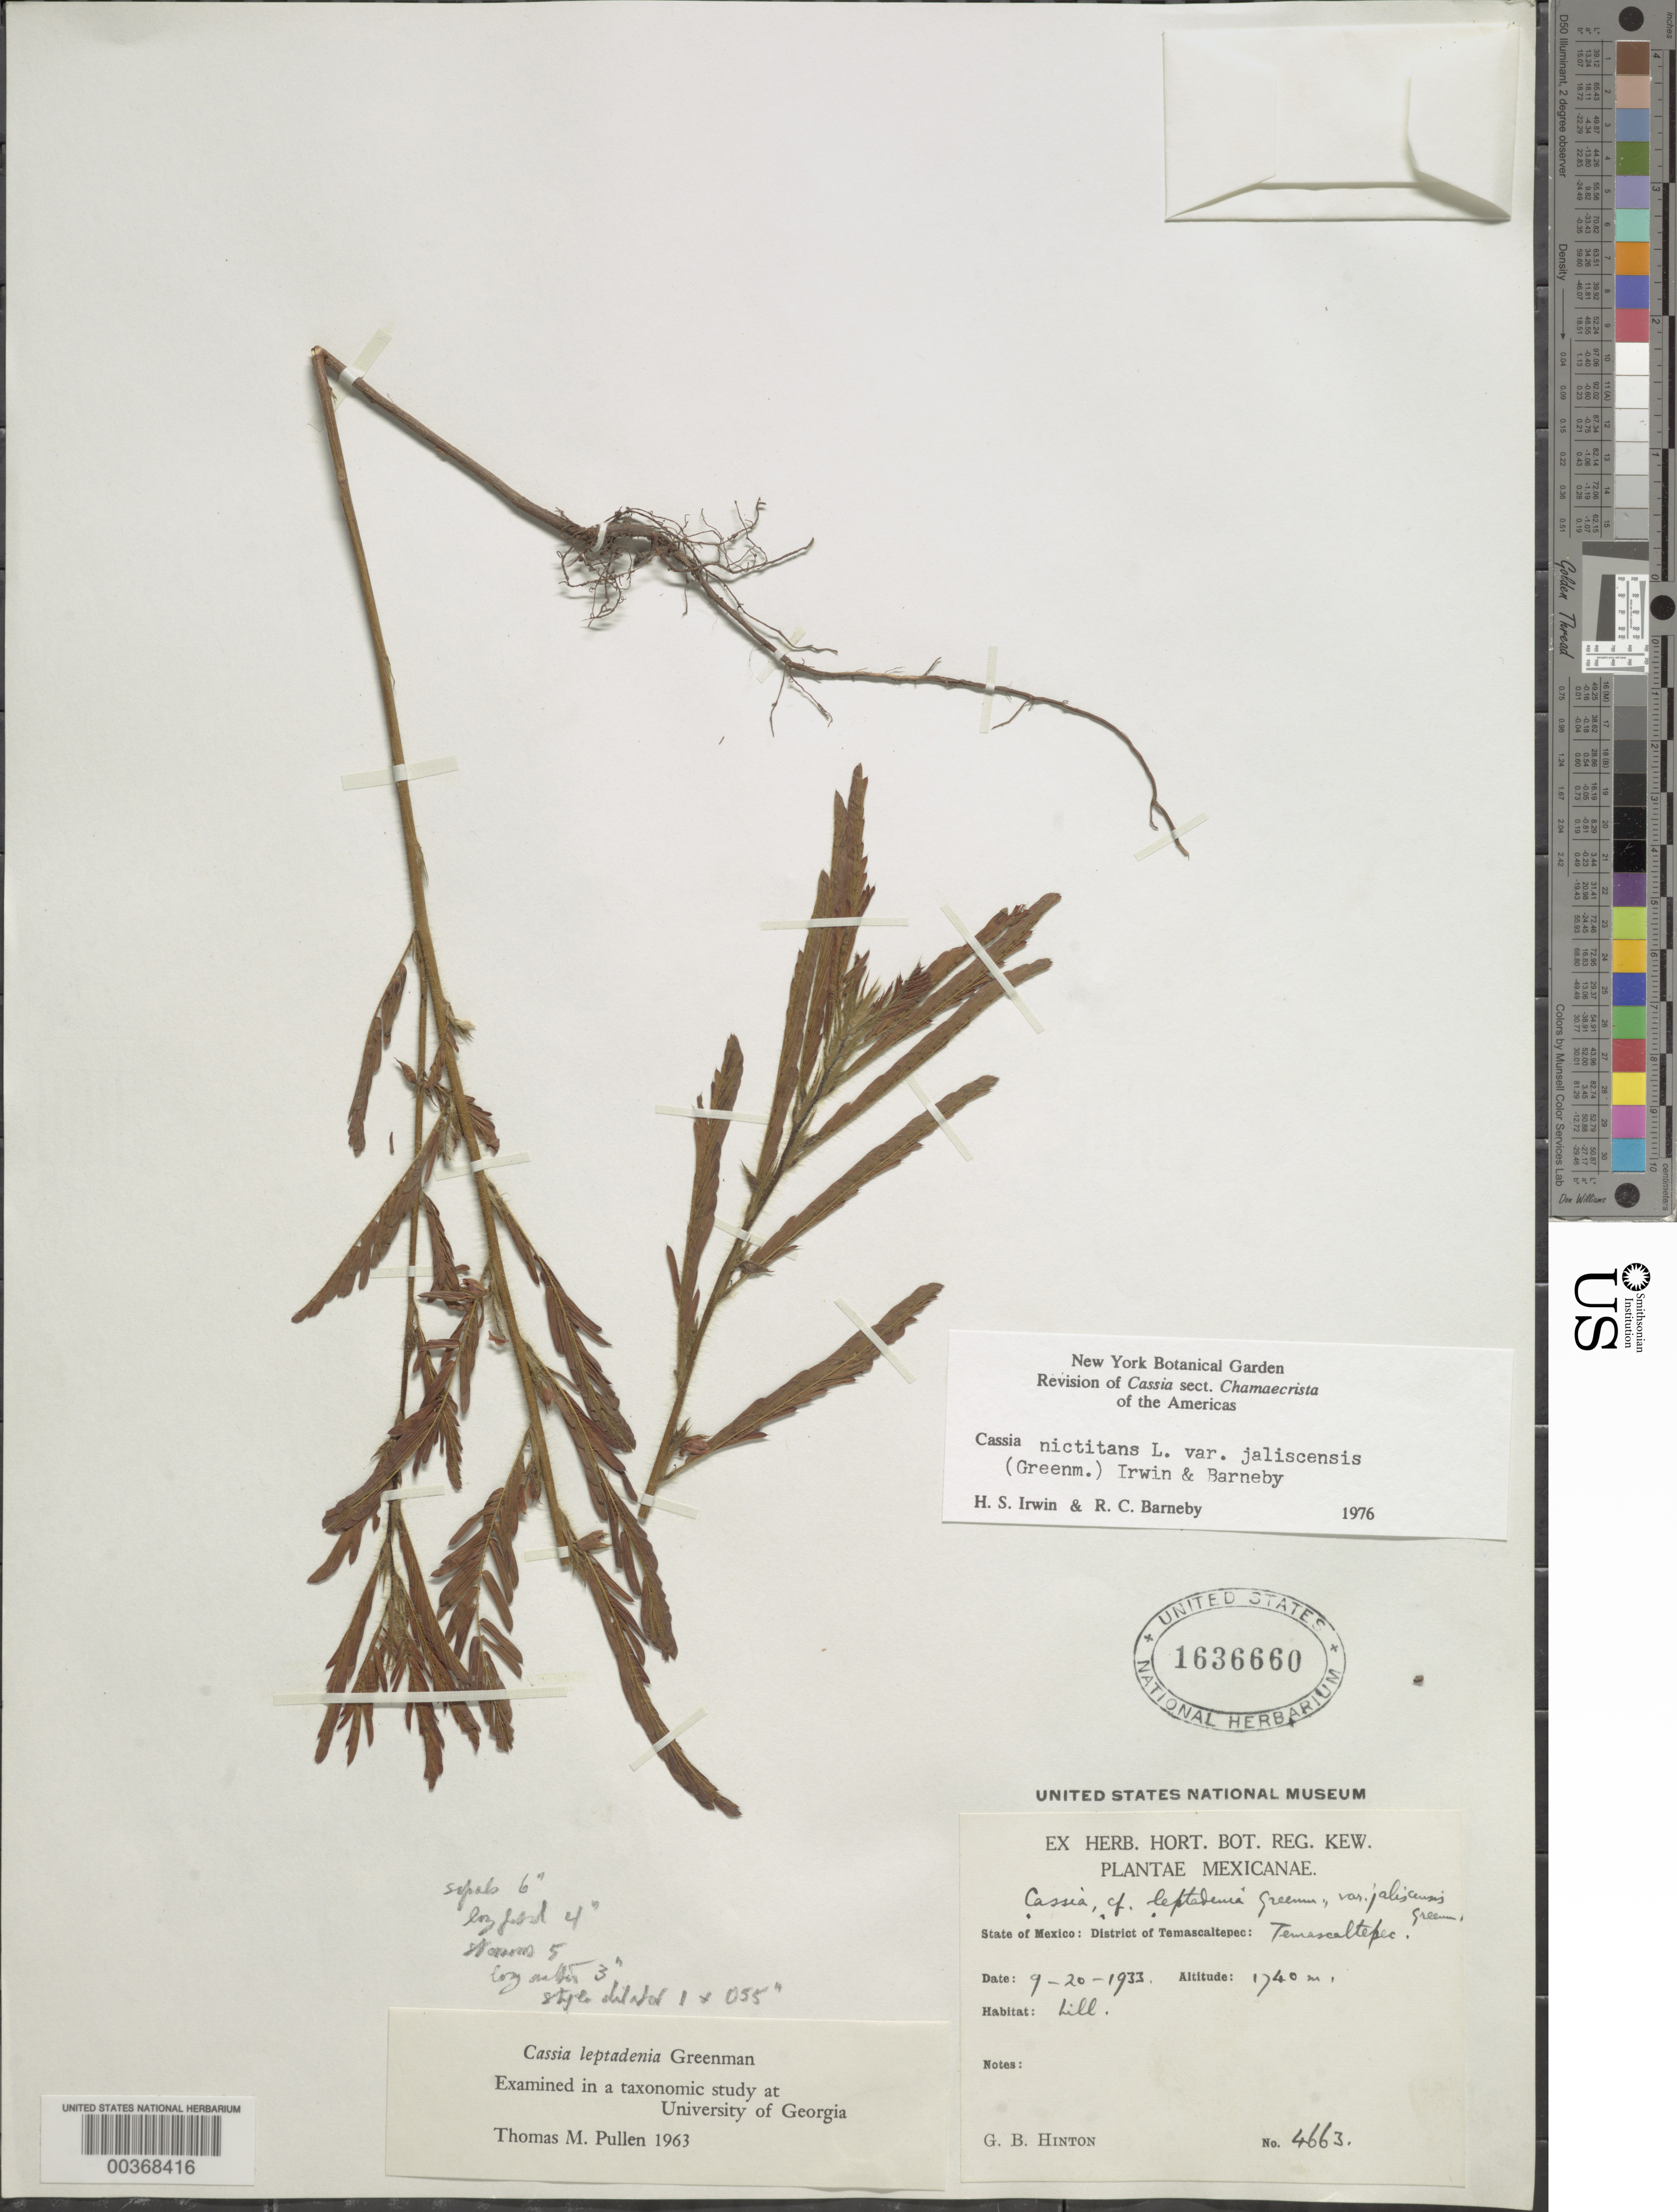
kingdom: Plantae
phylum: Tracheophyta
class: Magnoliopsida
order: Fabales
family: Fabaceae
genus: Chamaecrista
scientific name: Chamaecrista nictitans var. jaliscensis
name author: (Greenm.) H.S. Irwin & Barneby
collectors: G. B. Hinton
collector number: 4663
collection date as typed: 20 Sep 1933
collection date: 1933-09-20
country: Mexico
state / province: México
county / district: Temascaltepec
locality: Temascaltepec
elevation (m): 1740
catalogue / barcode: US 1636660